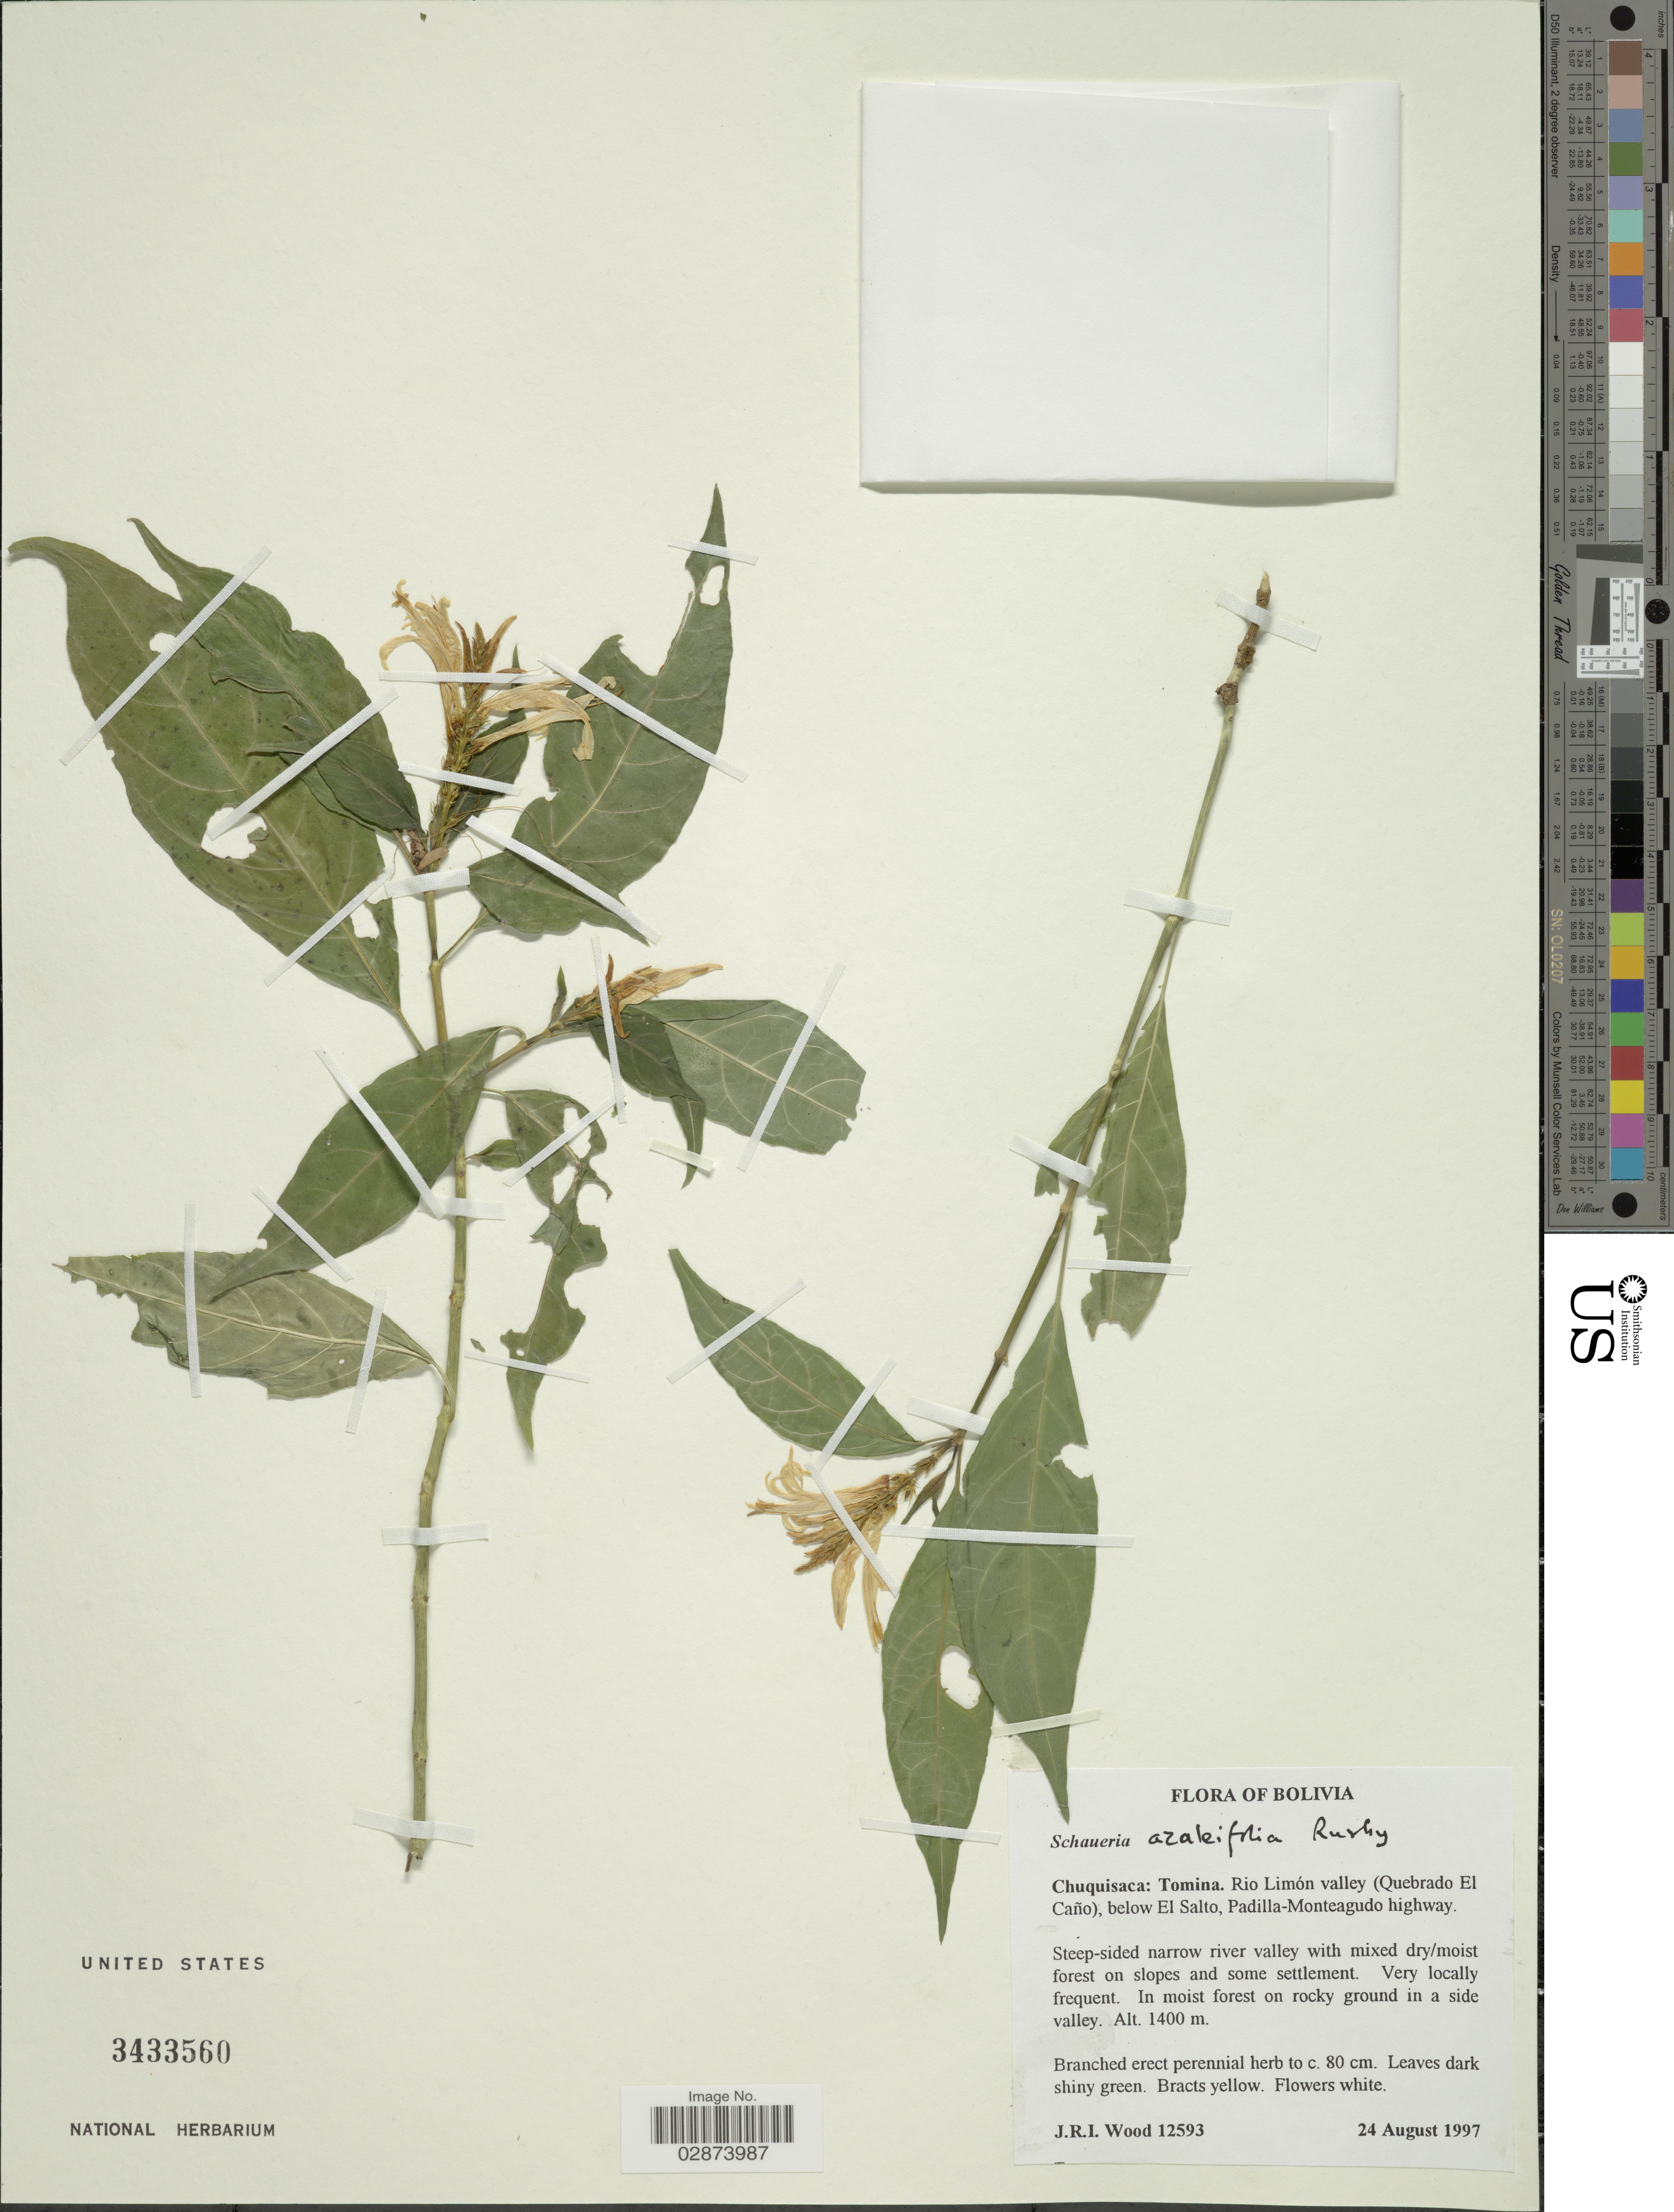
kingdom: Plantae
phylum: Tracheophyta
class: Magnoliopsida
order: Lamiales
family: Acanthaceae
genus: Schaueria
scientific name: Schaueria azaleiflora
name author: Rusby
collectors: J. R. I. Wood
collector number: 12593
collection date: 1997-08-24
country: Bolivia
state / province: Chuquisaca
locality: Tomina. Rio Limón valley (Quebrado El Caño); below El Salto, Padilla-Monteagudo highway.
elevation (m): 1400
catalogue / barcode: US 3433560